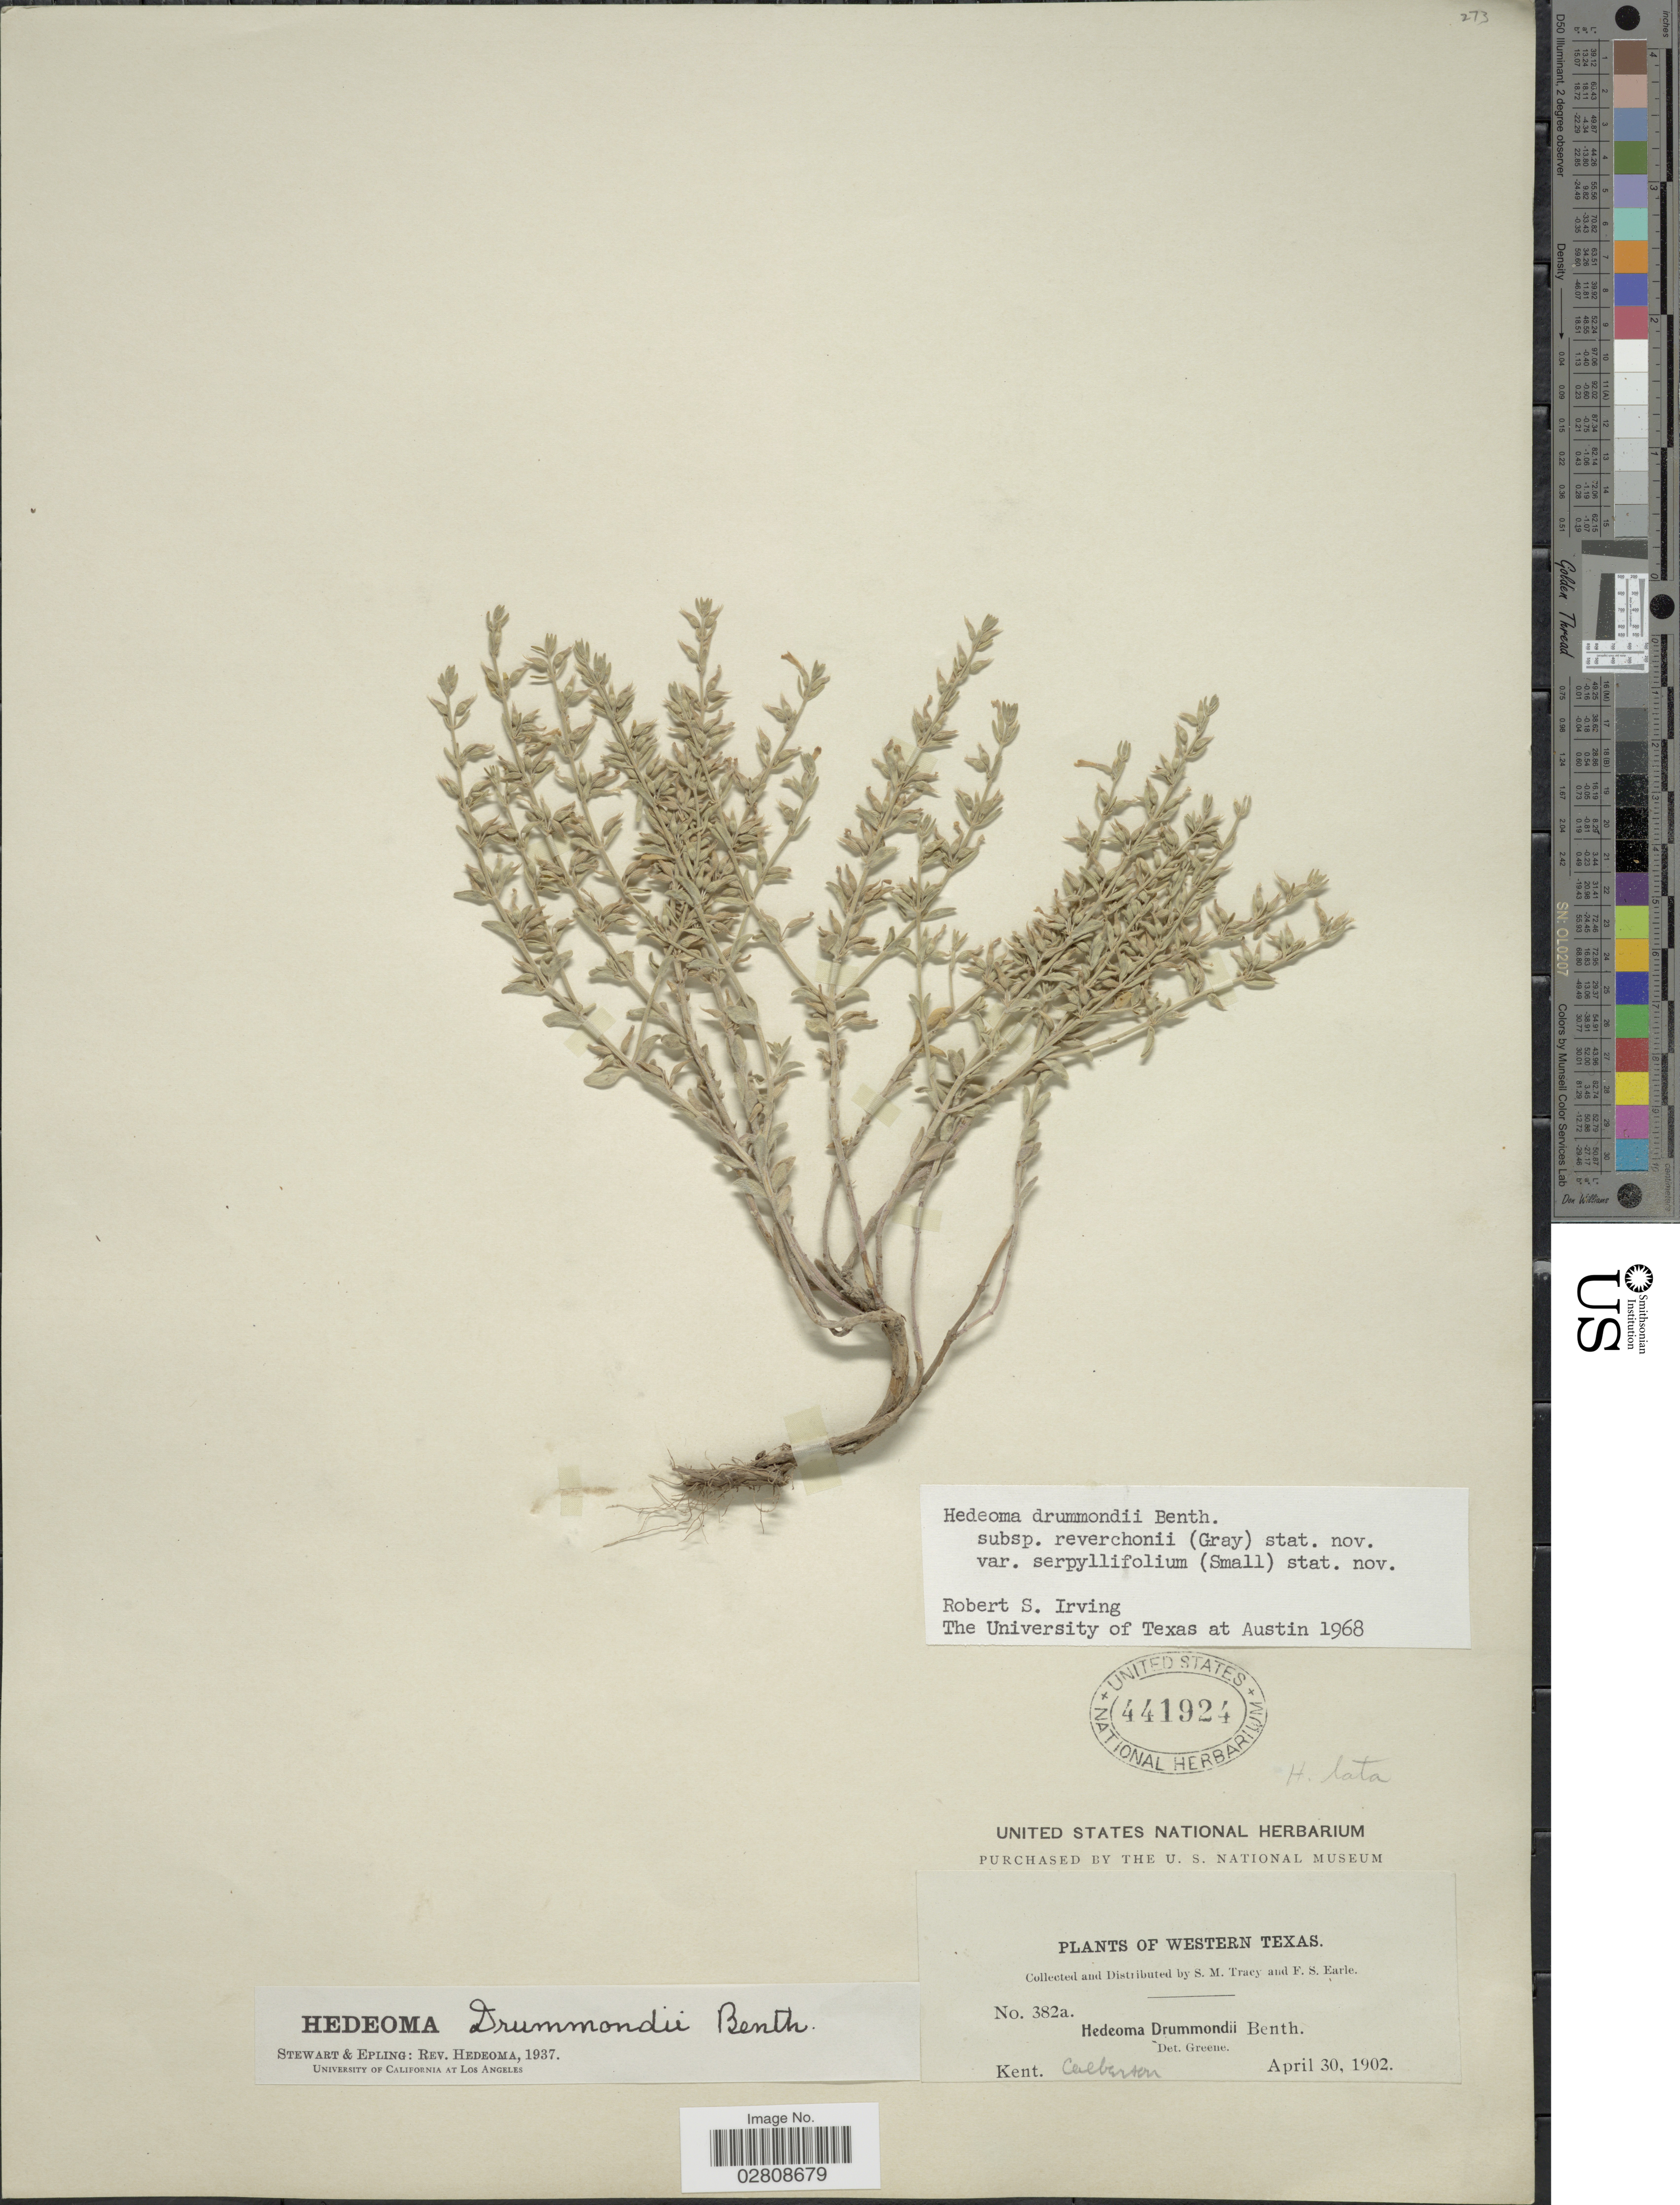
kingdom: Plantae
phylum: Tracheophyta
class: Magnoliopsida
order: Lamiales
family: Lamiaceae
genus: Hedeoma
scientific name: Hedeoma drummondii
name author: Benth.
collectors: S. M. Tracy & F. S. Earle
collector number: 382a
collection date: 1902-04-30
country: United States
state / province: Texas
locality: Western Texas. Kent. Culberson.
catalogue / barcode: US 441924